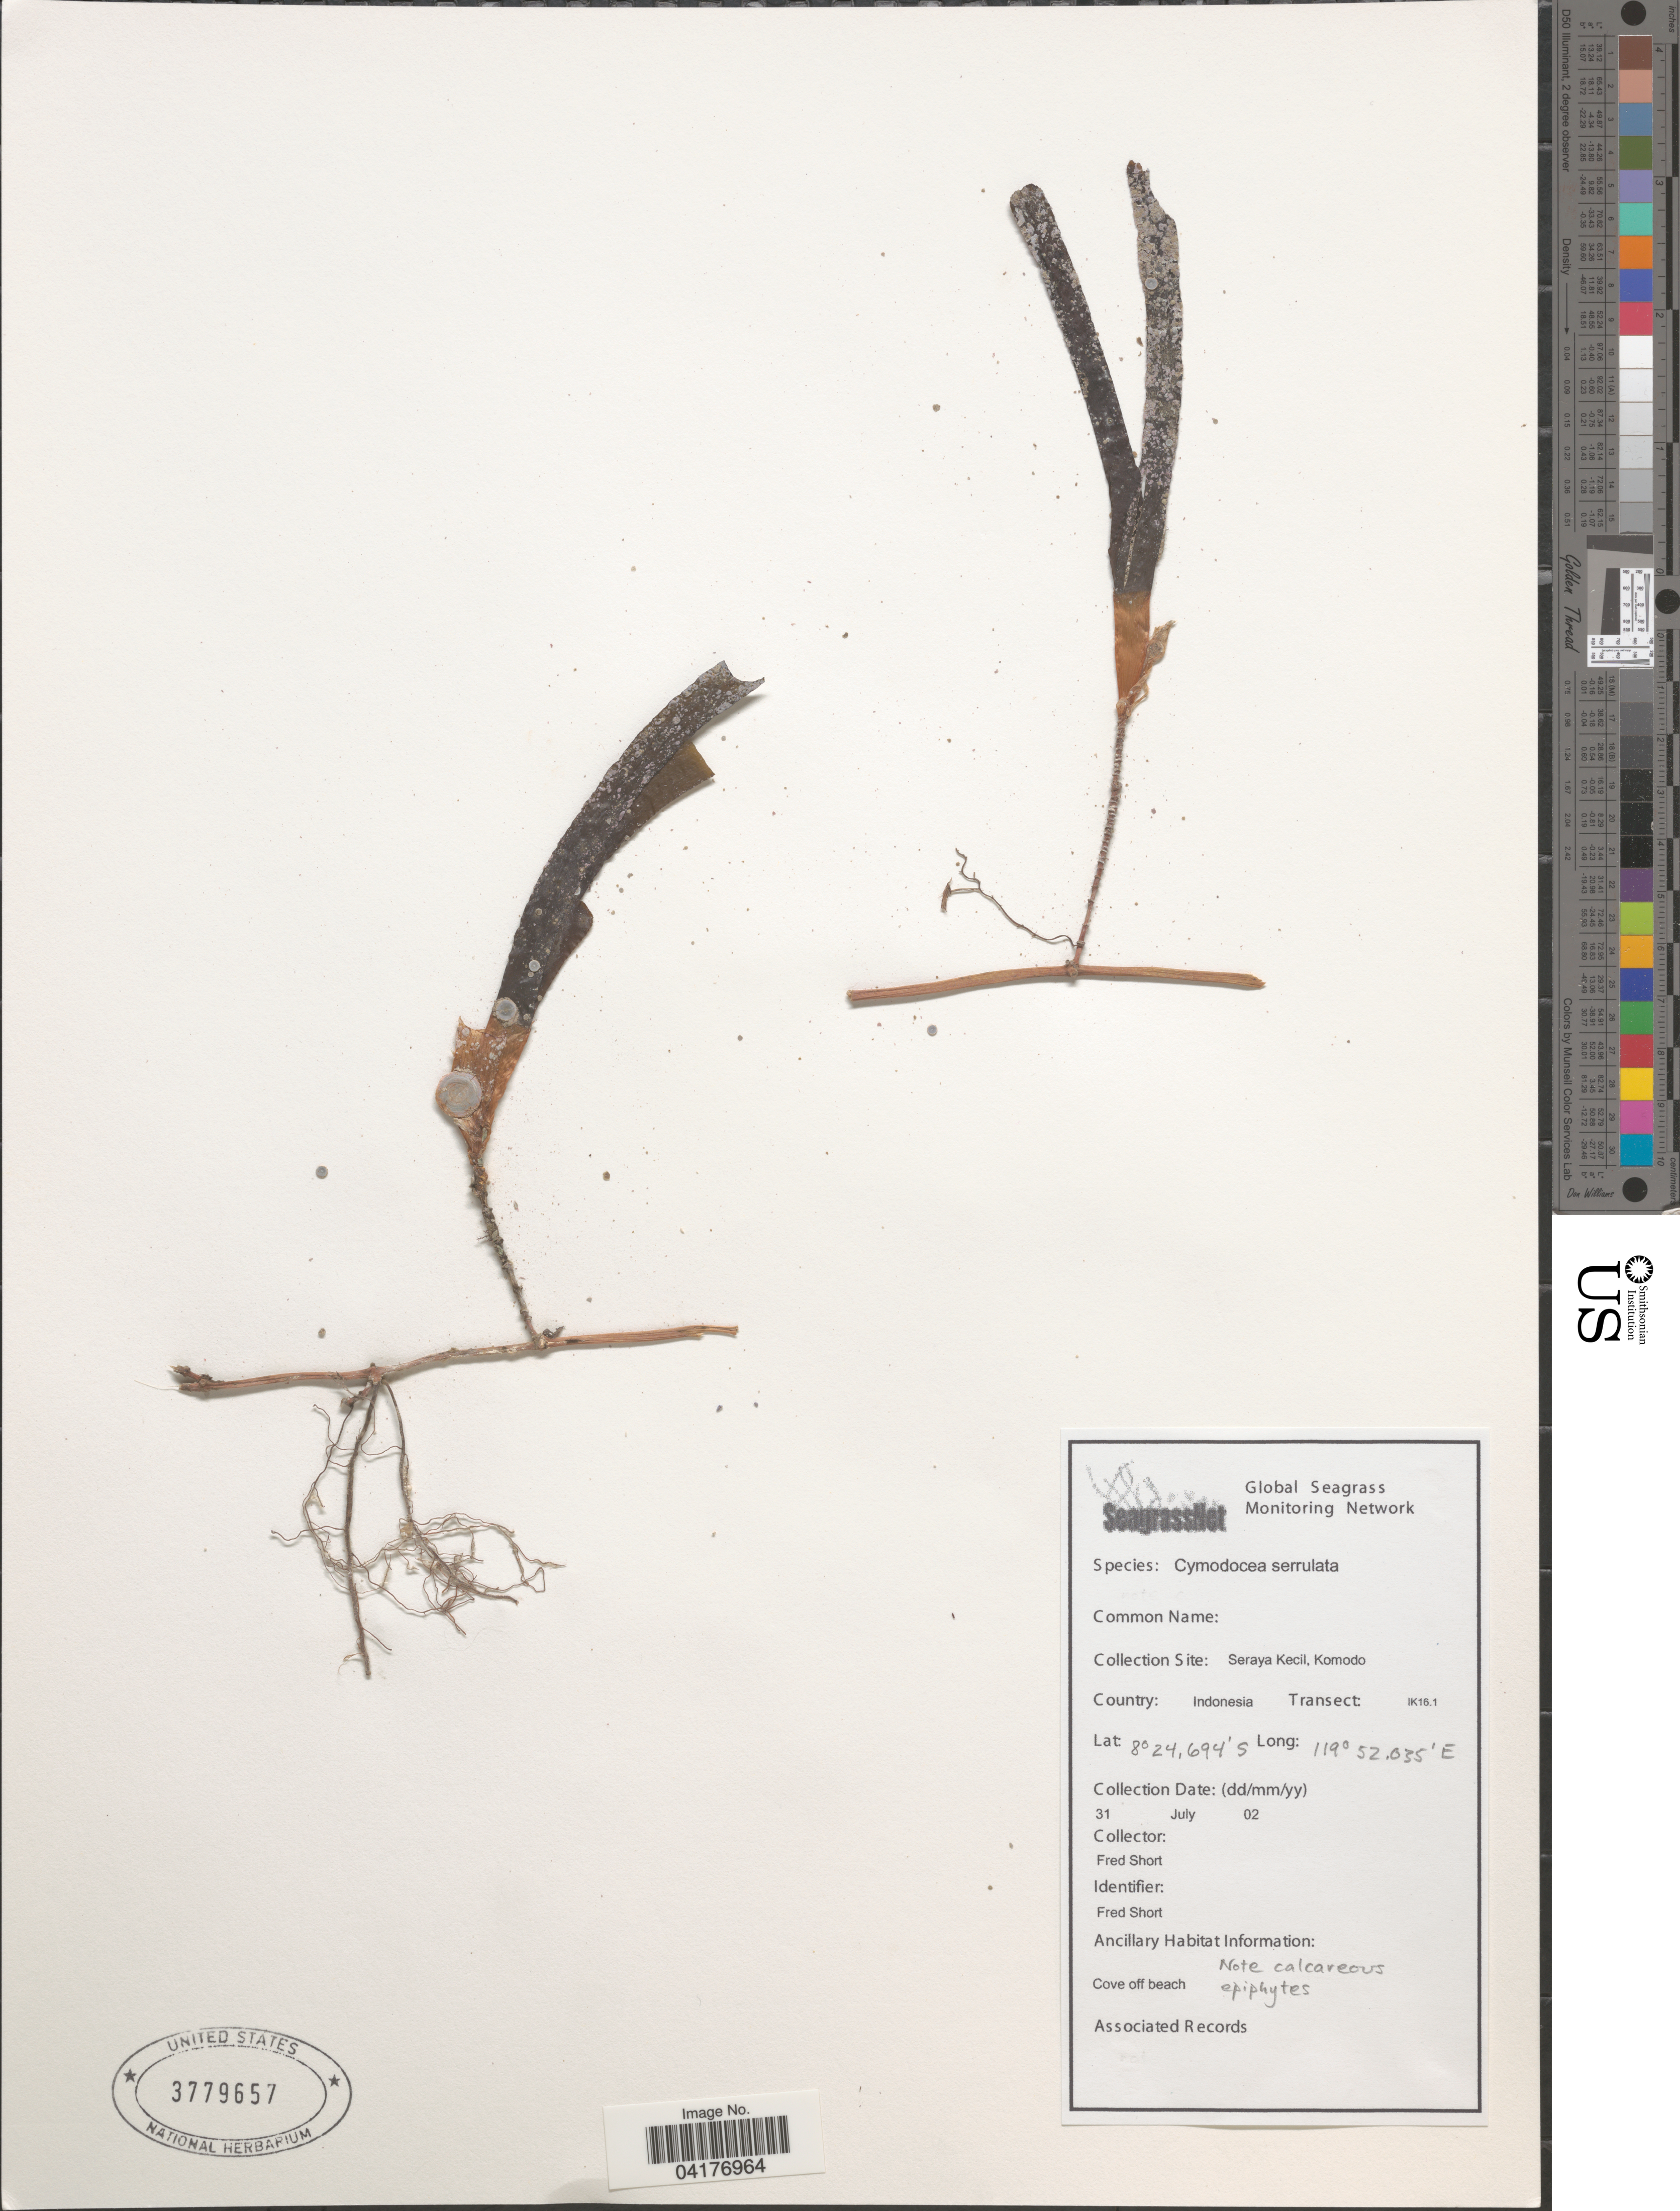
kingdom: Plantae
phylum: Tracheophyta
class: Liliopsida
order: Alismatales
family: Cymodoceaceae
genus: Cymodocea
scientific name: Cymodocea serrulata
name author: (R. Br.) Magnus & Ashers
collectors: F. Short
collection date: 2002-07-31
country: Indonesia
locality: Collection Site: Seraya Kecil, Komodo. Indonesia. Transect: IK16.1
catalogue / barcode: US 3779657